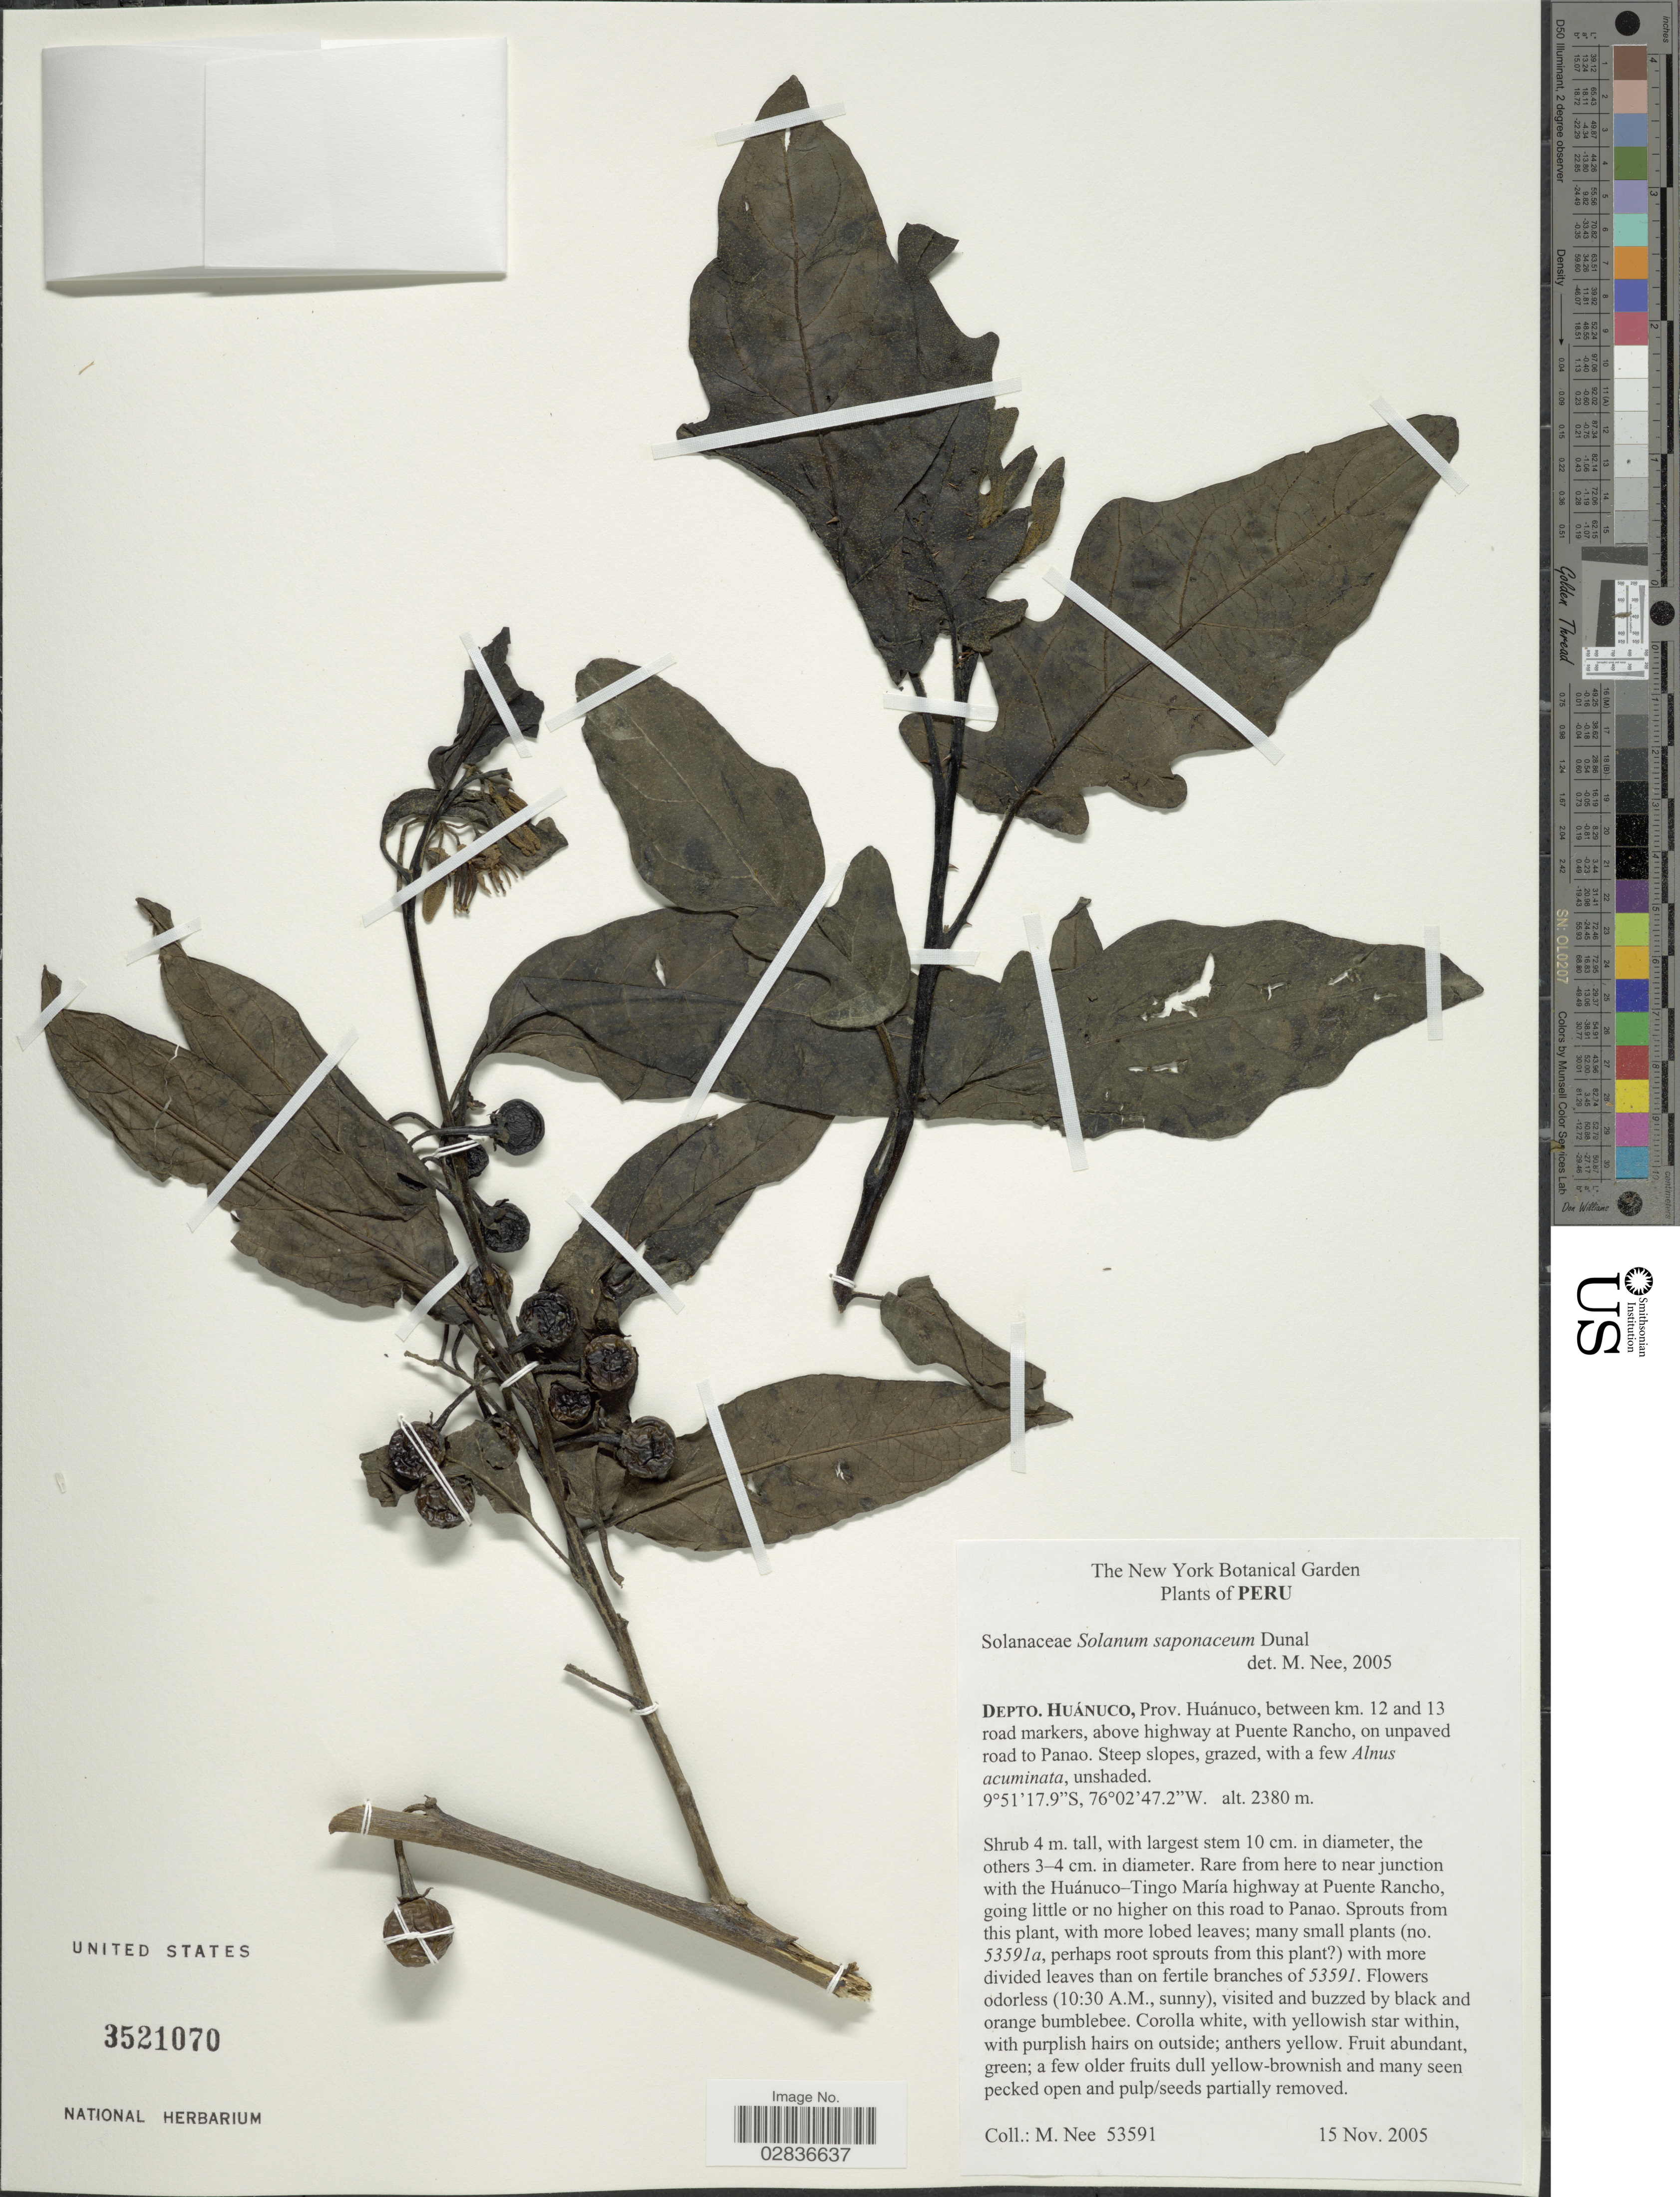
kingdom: Plantae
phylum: Tracheophyta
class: Magnoliopsida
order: Solanales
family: Solanaceae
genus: Solanum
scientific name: Solanum saponaceum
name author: Dunal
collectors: M. Nee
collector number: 53591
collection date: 2005-11-15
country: Peru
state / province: Huánuco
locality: Depto. Huánuco, Prov. Huánuco, between km. 12 and 13 road markers, above highway at Puente Rancho, on unpaved road to Panao.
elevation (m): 2380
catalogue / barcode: US 3521070